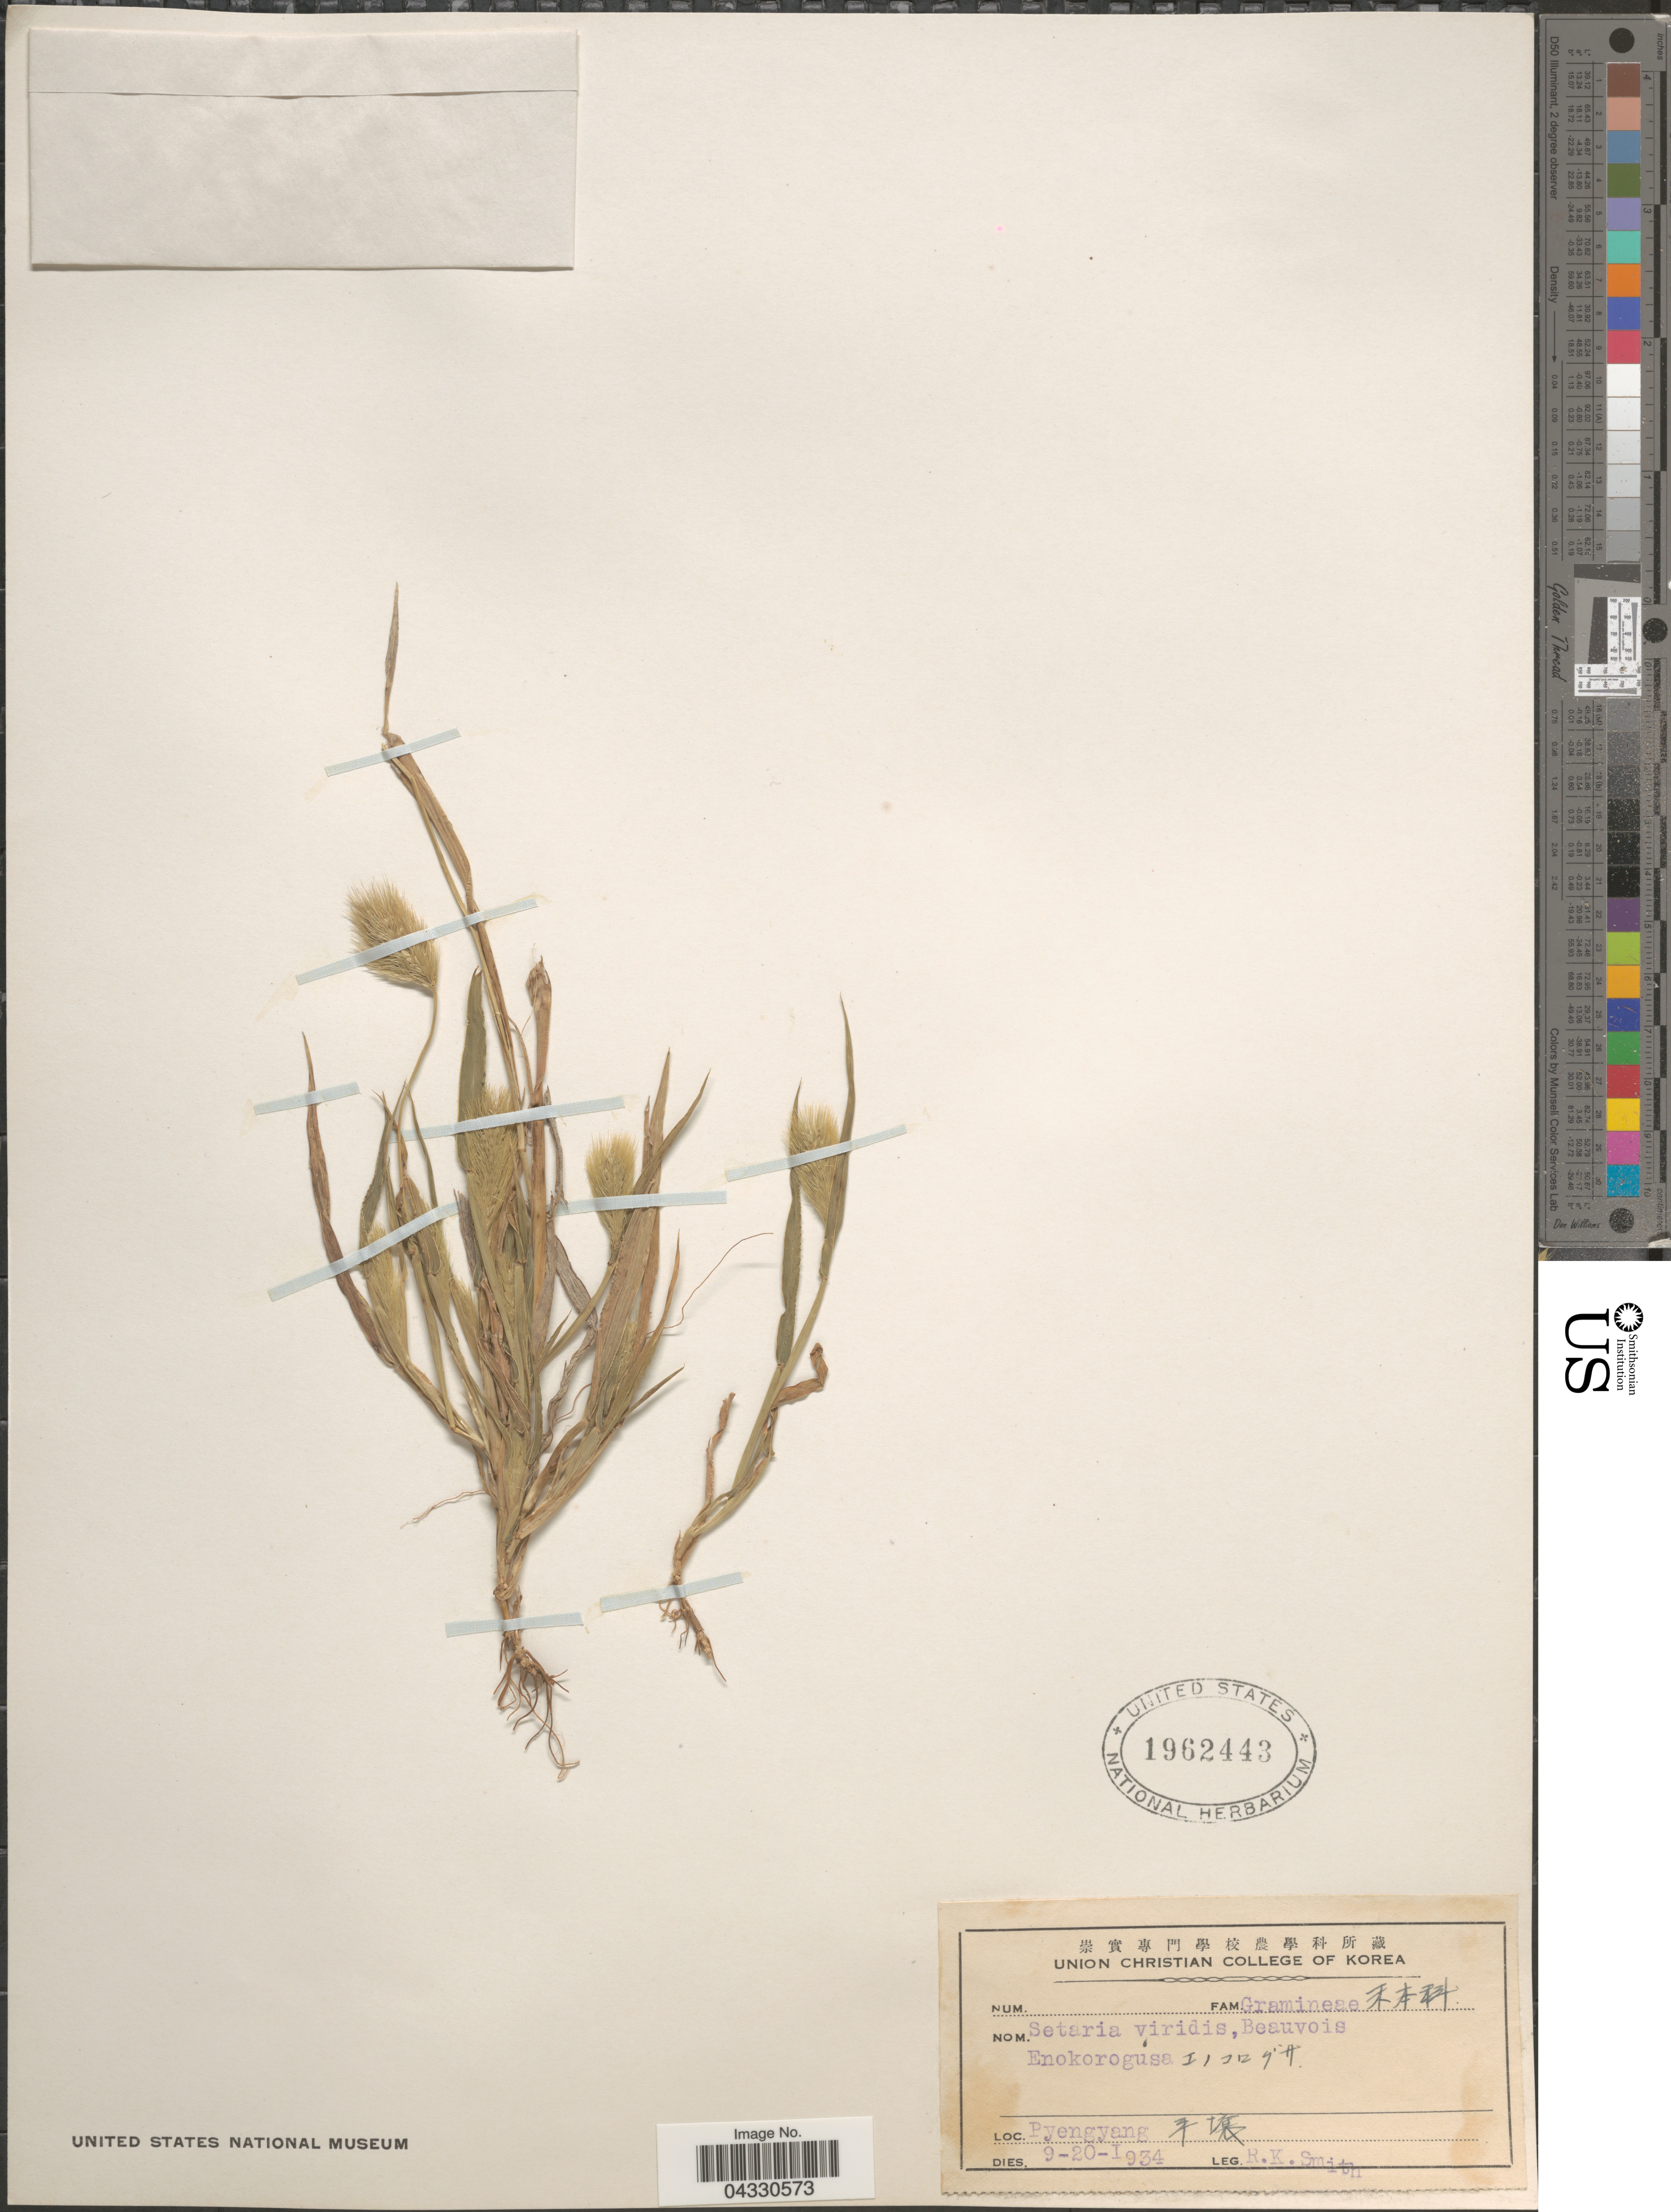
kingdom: Plantae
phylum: Tracheophyta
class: Liliopsida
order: Poales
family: Poaceae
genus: Setaria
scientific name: Setaria viridis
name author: (L.) P. Beauv.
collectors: R. Smith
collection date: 1934-09-20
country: North Korea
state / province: P'yongyang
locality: Pyengyang X.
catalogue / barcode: US 1962443